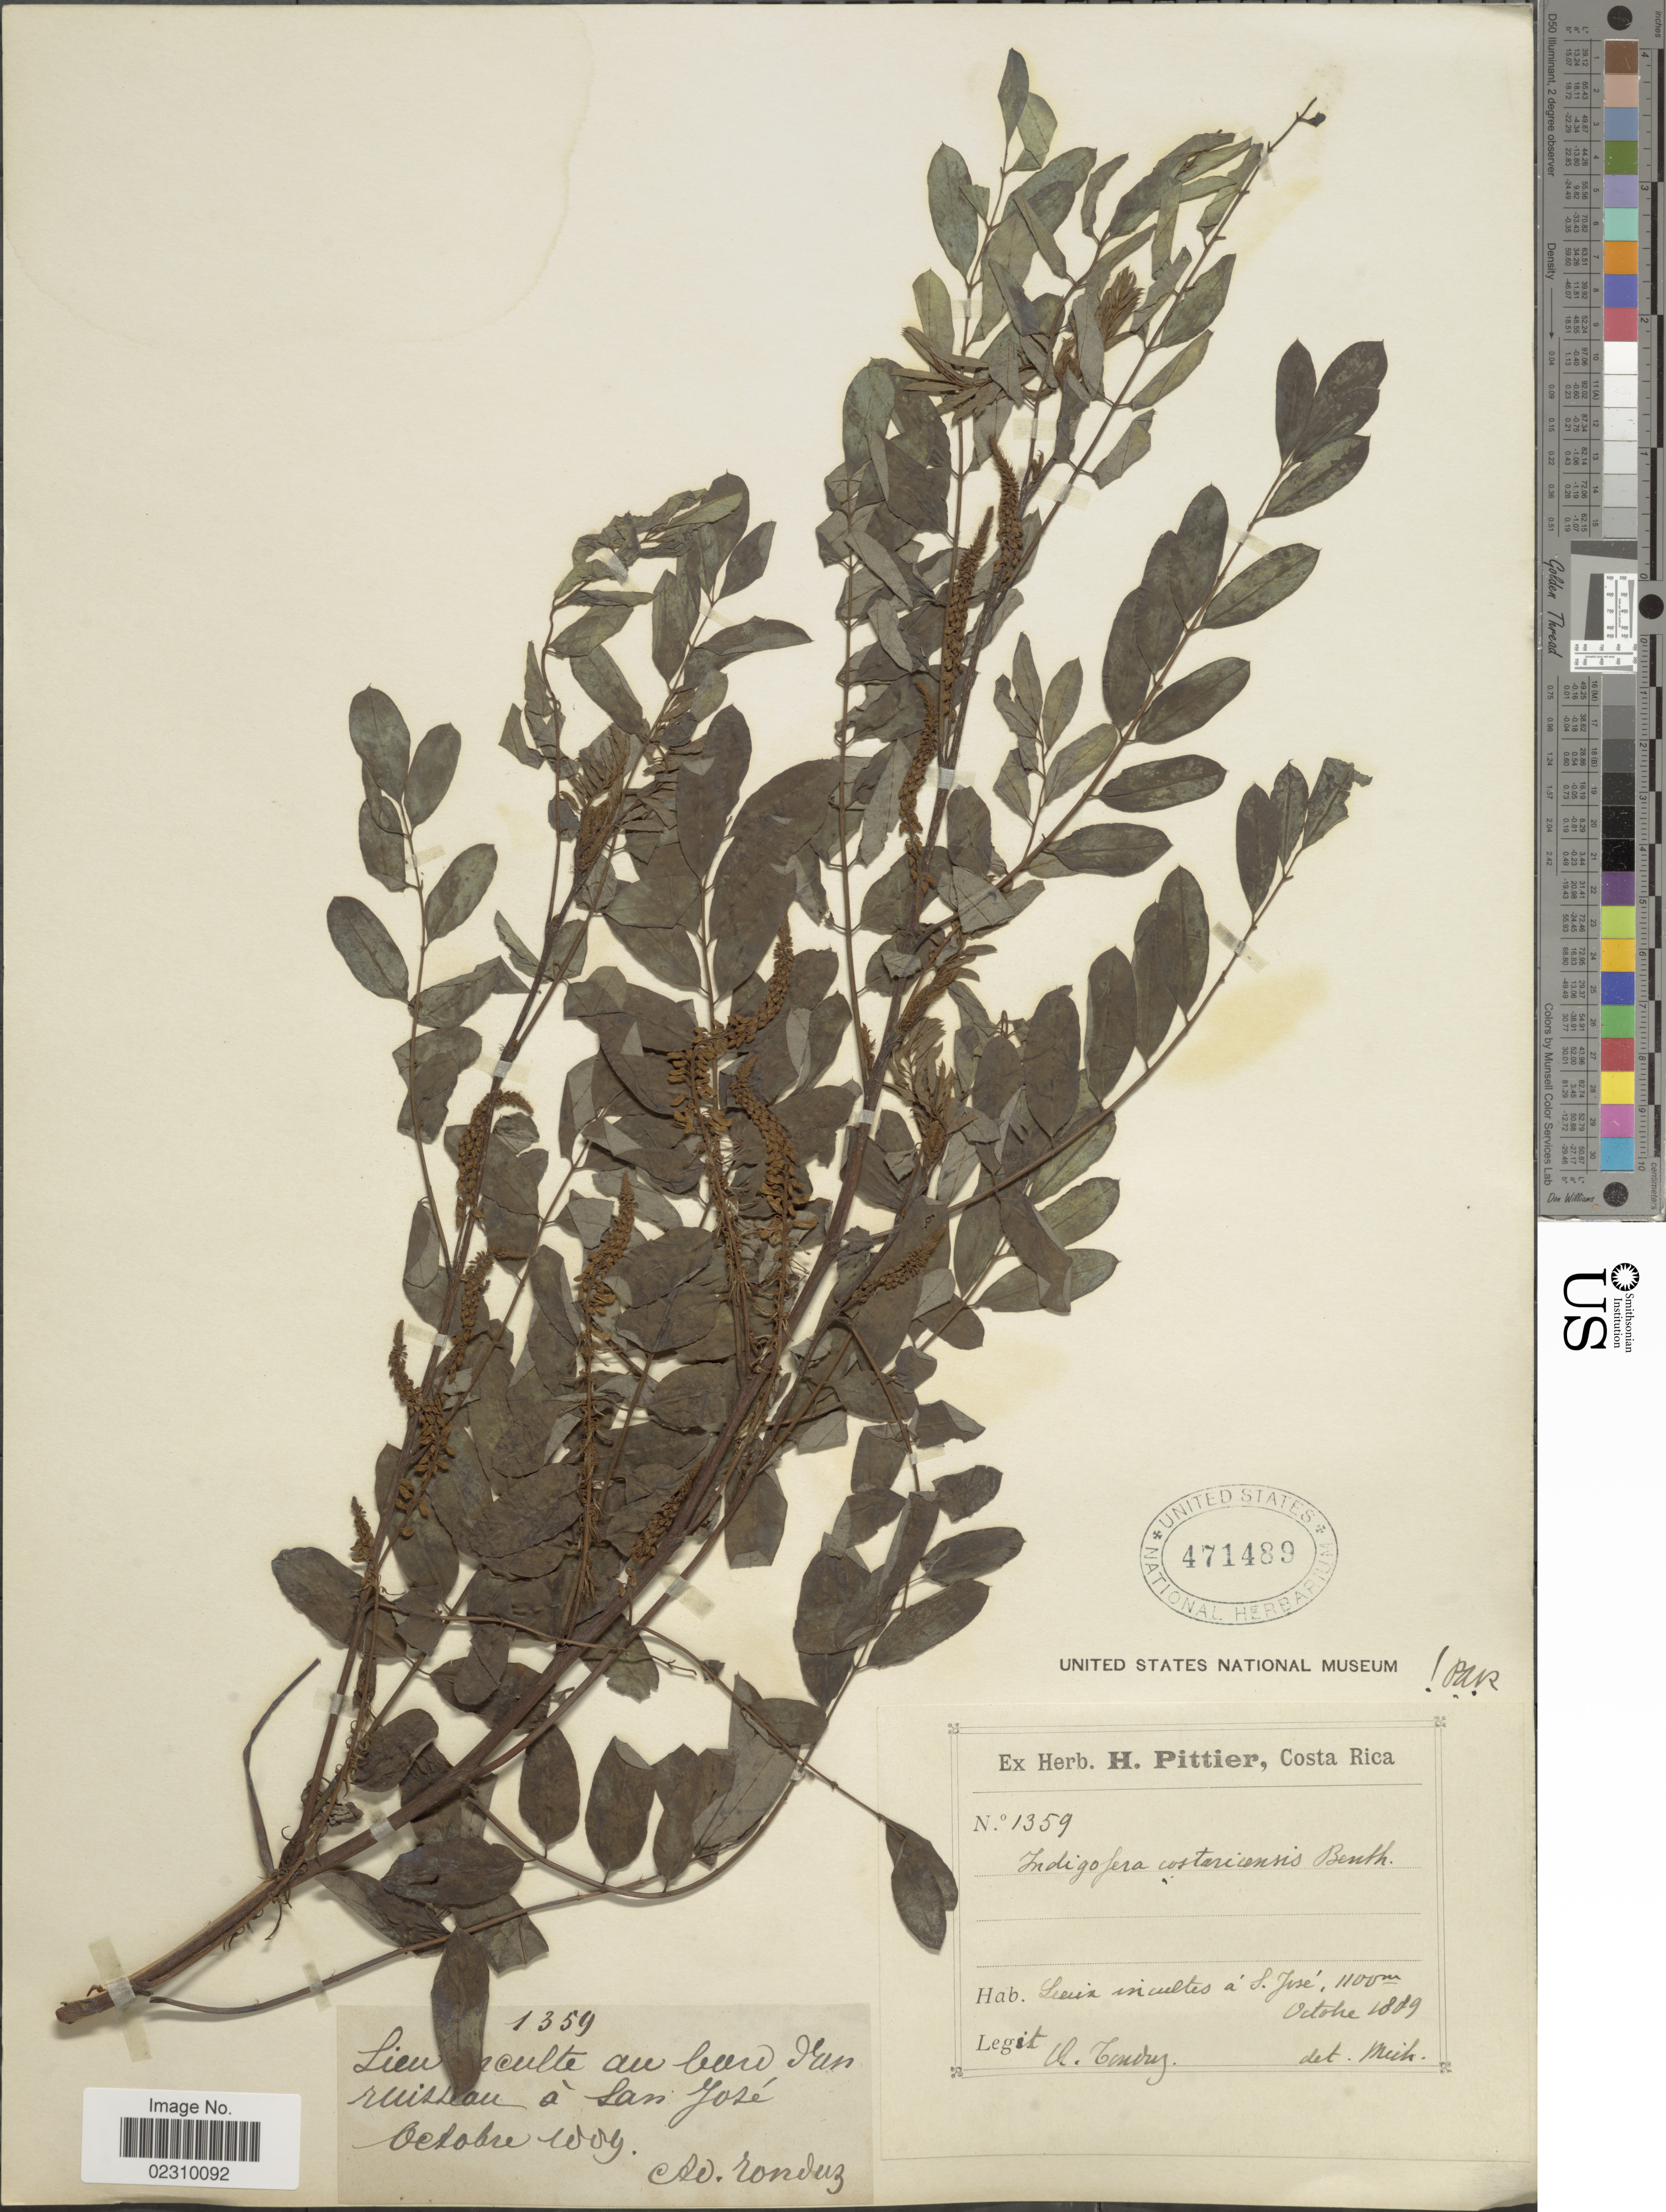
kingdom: Plantae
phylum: Tracheophyta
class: Magnoliopsida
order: Fabales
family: Fabaceae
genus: Indigofera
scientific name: Indigofera thibaudiana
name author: DC.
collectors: A. Tonduz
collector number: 1359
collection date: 1889-10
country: Costa Rica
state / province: San José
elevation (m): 1100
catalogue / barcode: US 471489